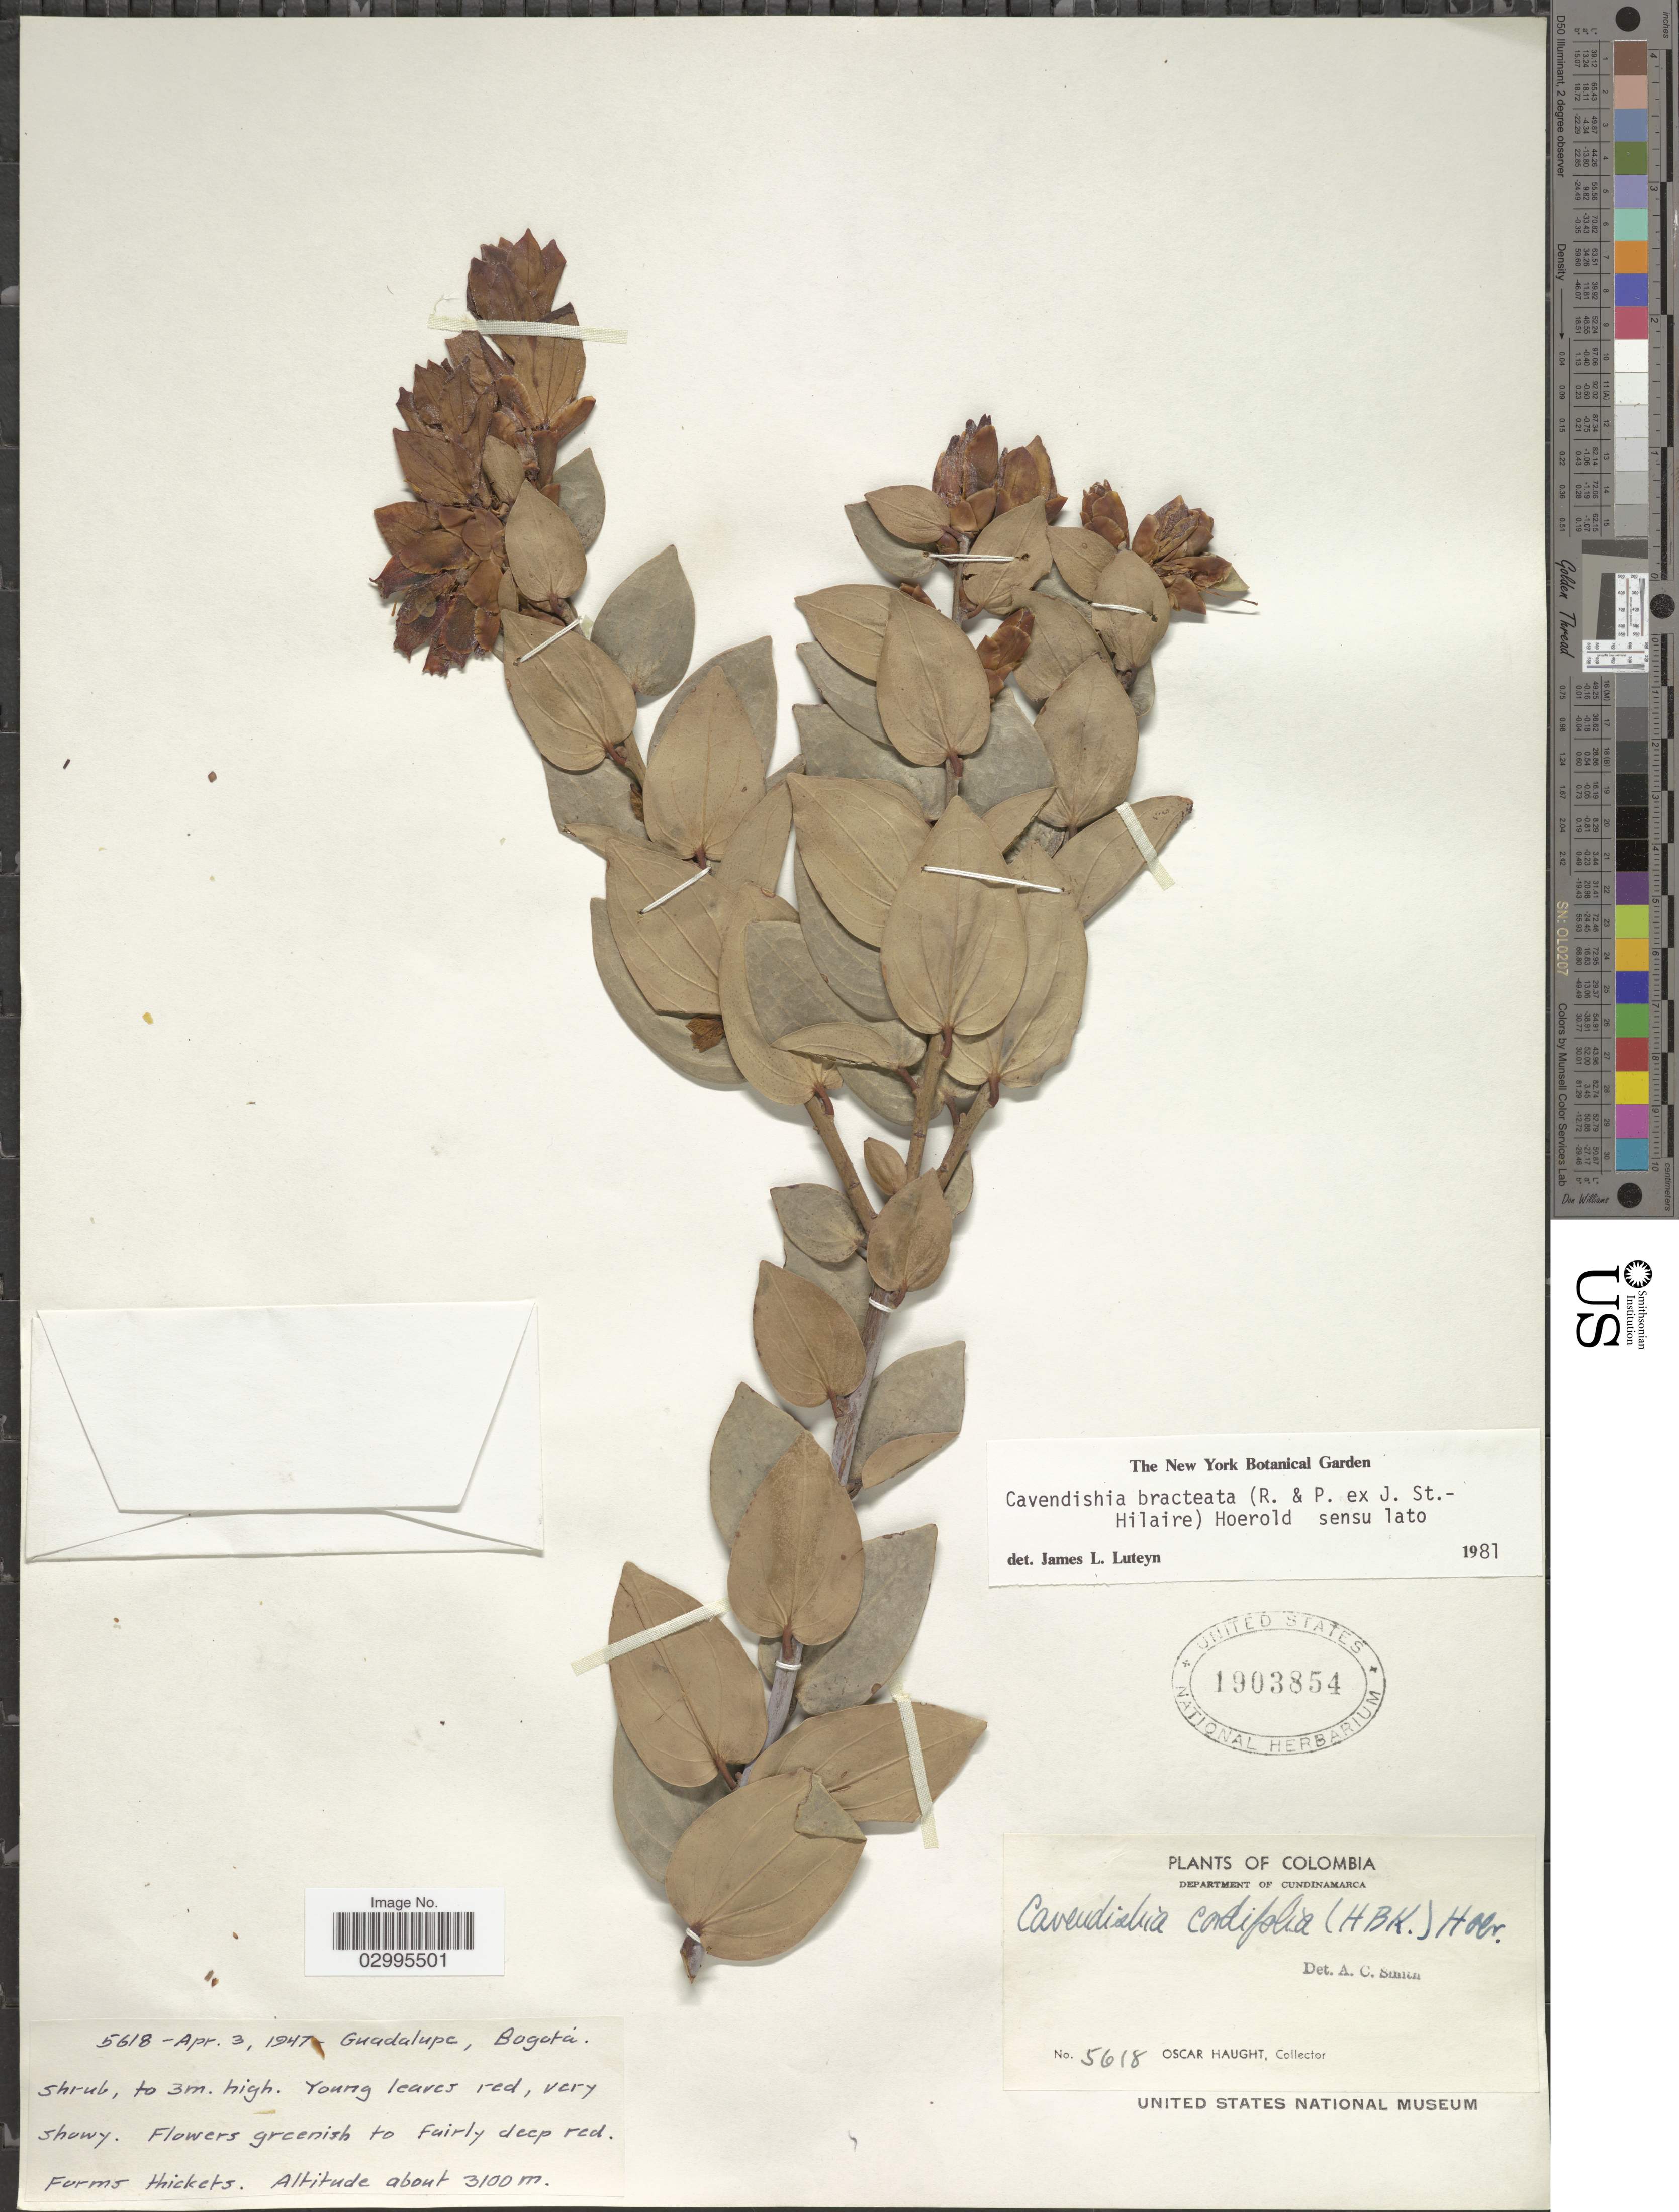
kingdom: Plantae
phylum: Tracheophyta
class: Magnoliopsida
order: Ericales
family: Ericaceae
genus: Cavendishia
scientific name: Cavendishia bracteata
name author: (Ruiz & Pav. ex J. St.-Hil.) Hoerold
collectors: O. Haught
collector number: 5618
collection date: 1947-04-03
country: Colombia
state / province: Cundinamarca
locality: Department of Cundinamarca. Guadalupe, Bogotá.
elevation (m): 3100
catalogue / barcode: US 1903854